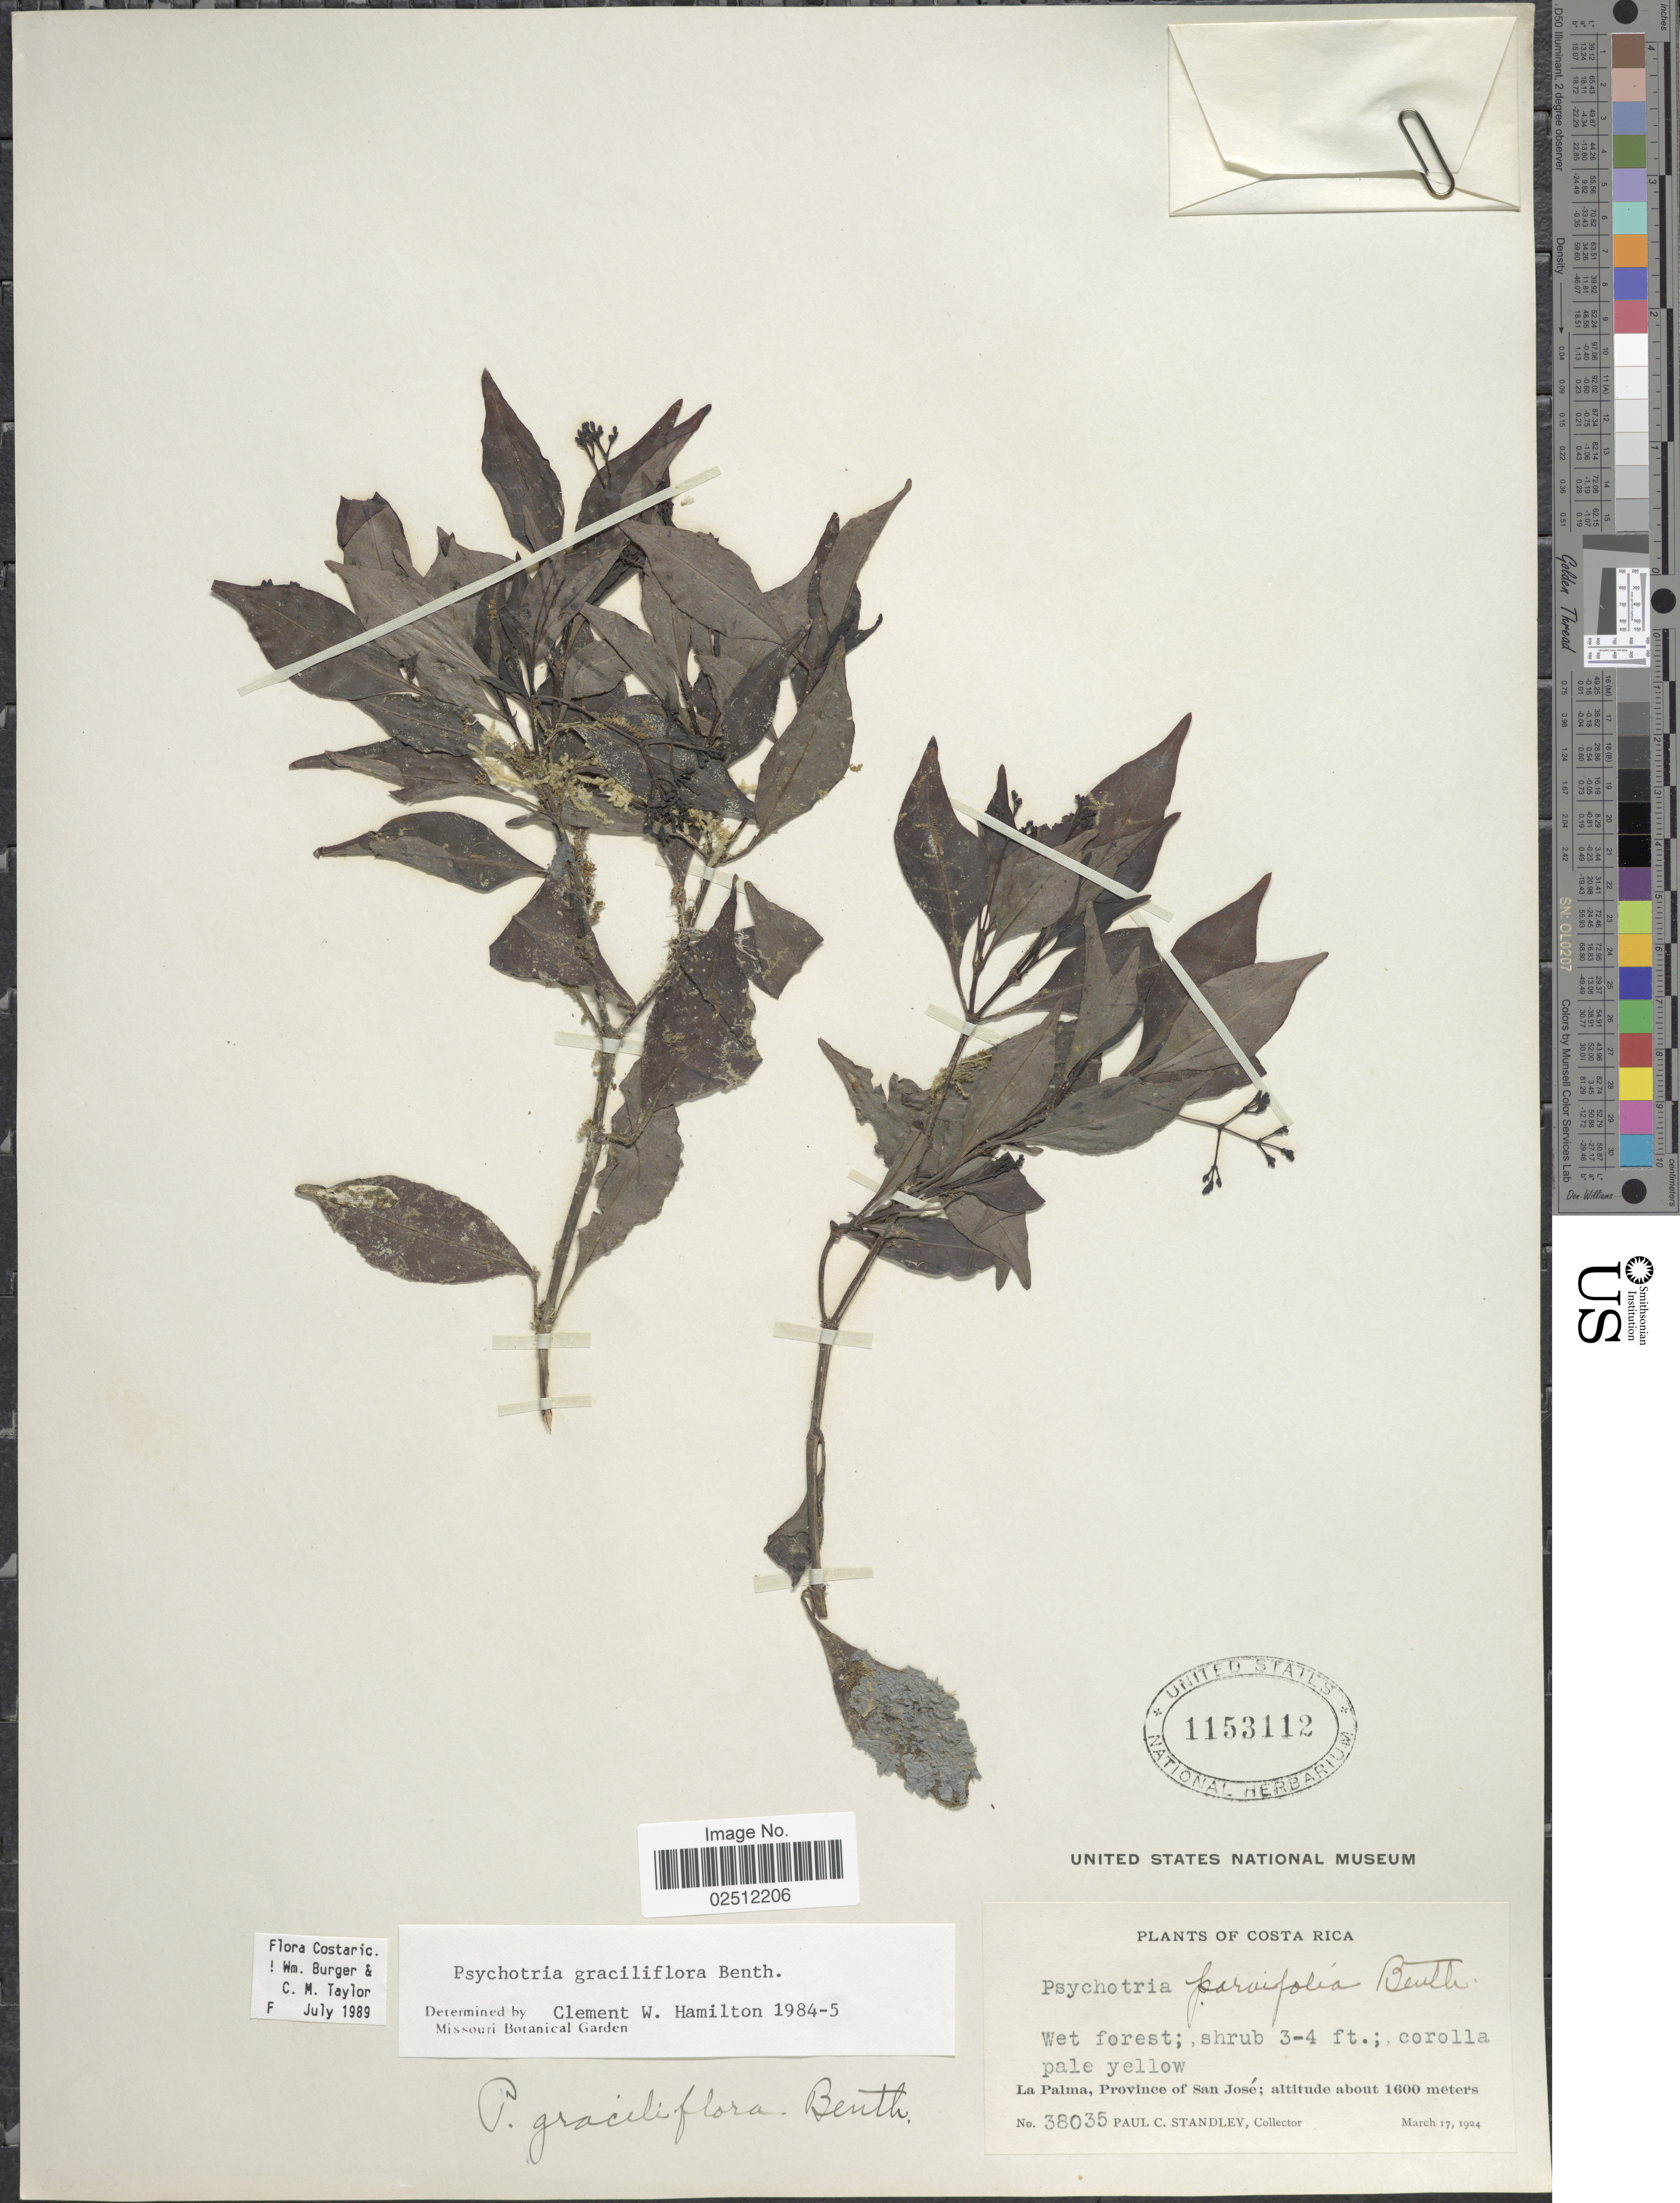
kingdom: Plantae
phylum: Tracheophyta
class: Magnoliopsida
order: Gentianales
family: Rubiaceae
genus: Psychotria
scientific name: Psychotria graciliflora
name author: Benth.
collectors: P. C. Standley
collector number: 38035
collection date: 1924-03-17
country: Costa Rica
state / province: San José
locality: Wet forest, La Palma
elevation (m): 1600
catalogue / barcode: US 1153112